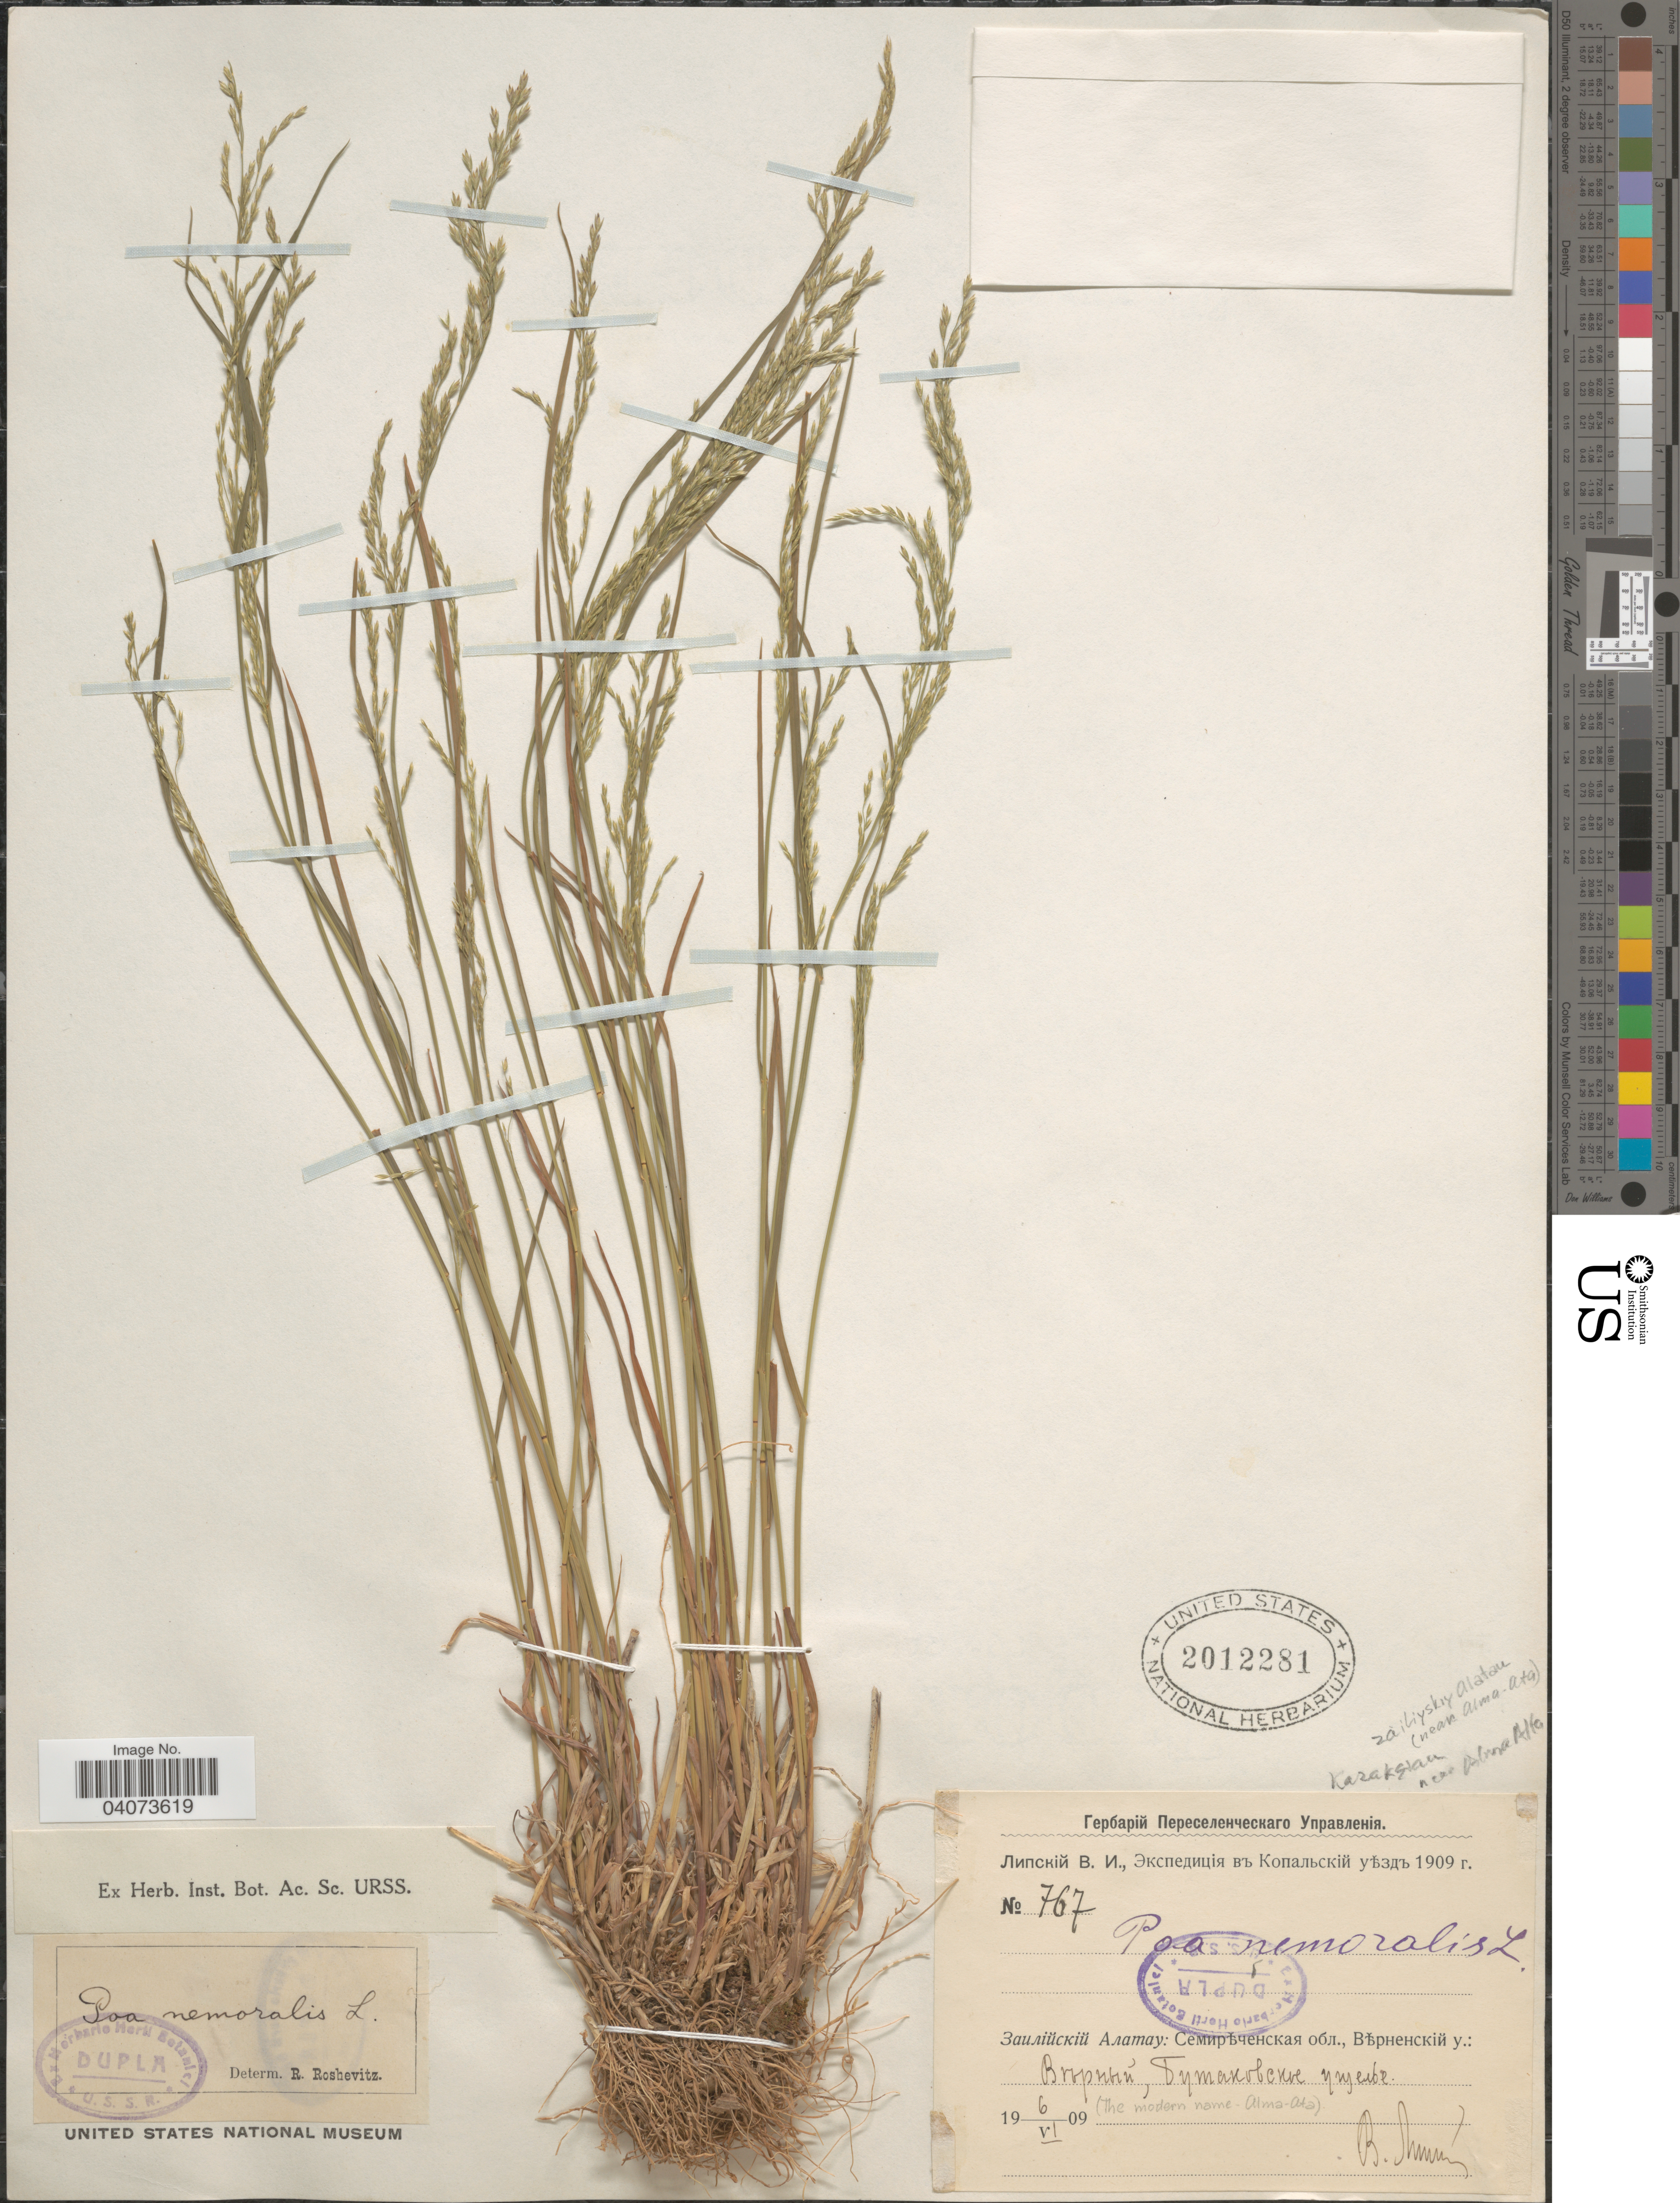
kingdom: Plantae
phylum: Tracheophyta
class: Liliopsida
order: Poales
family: Poaceae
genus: Poa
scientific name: Poa nemoralis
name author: L.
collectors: V. Lipskiy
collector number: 767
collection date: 1909-06-06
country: Kazakhstan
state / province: Almaty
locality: Zàiliyskiy Alatau (near Alma-Ata). Butakovka Gorge.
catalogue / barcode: US 2012281